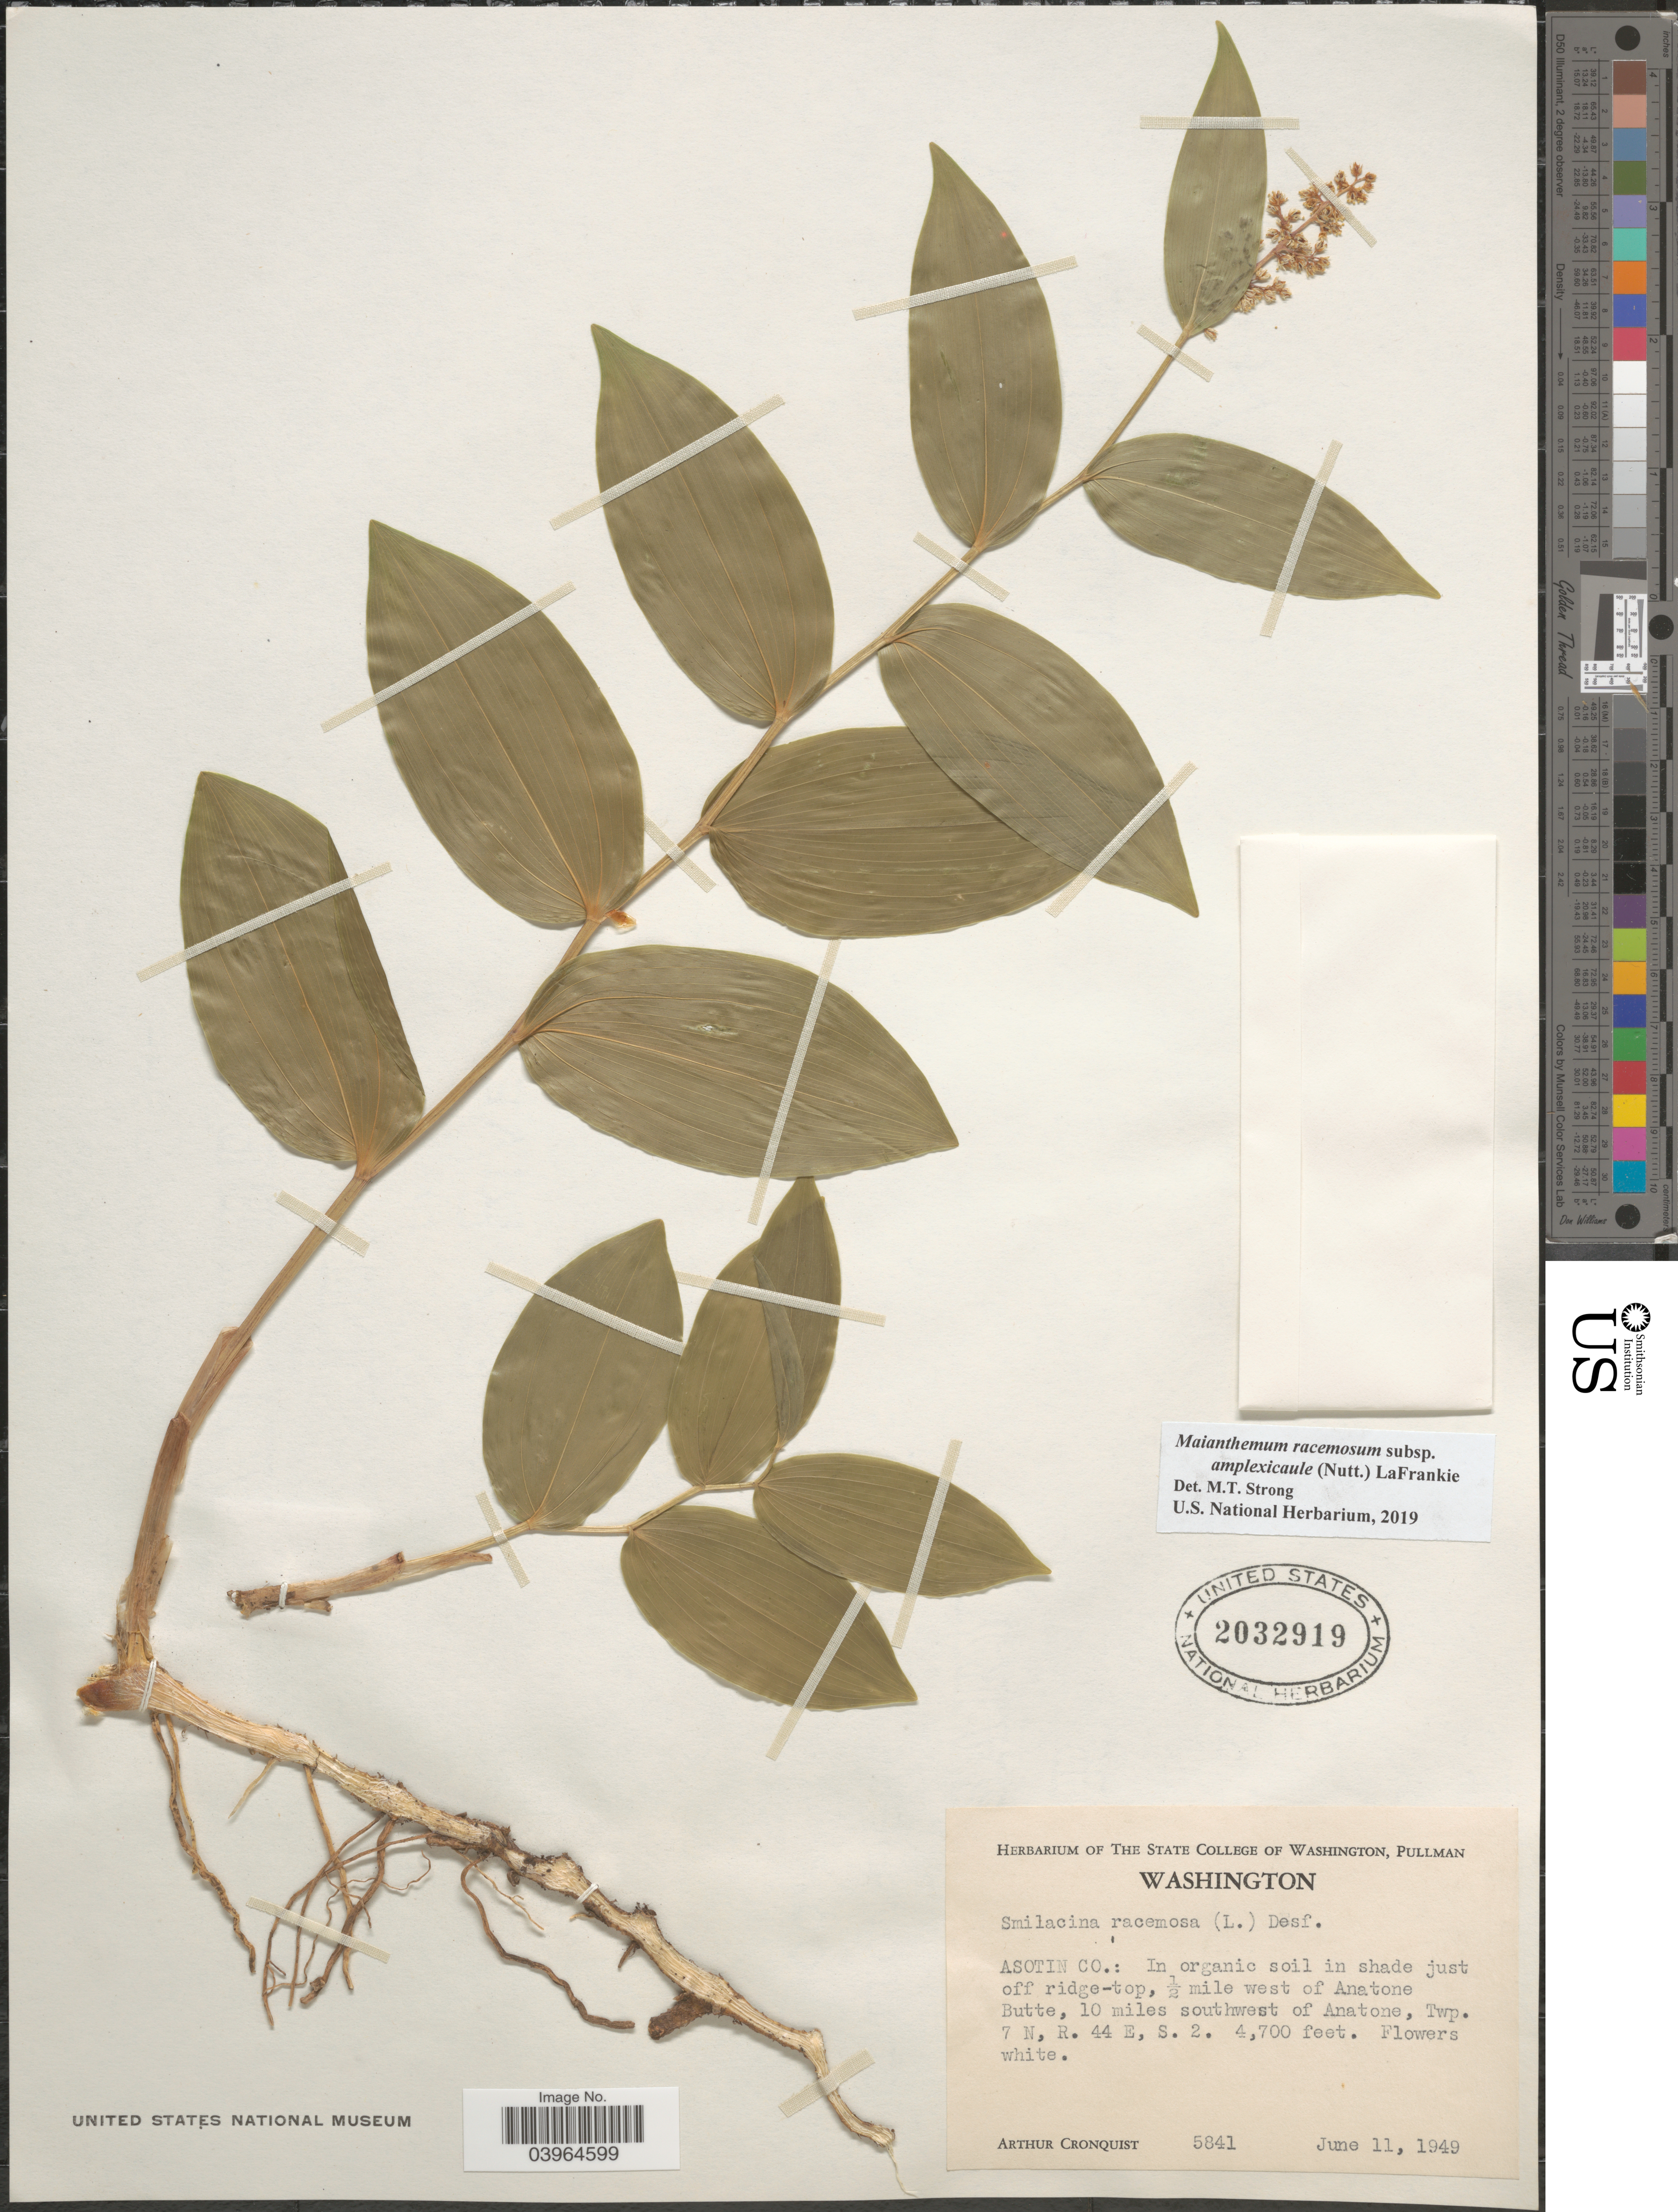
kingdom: Plantae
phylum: Tracheophyta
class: Liliopsida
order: Asparagales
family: Asparagaceae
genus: Maianthemum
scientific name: Maianthemum racemosum subsp. amplexicaule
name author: (Nutt.) LaFrankie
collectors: A. J. Cronquist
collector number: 5841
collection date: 1949-06-11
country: United States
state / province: Washington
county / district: Asotin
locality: Asotin Co.: In organic soil in shade just off ridge-top, ½ mile west of Anatone Butte, 10 miles southwest of Anatone, Twp. 7 N, R. 44 E, S. 2.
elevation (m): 1433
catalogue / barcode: US 2032919